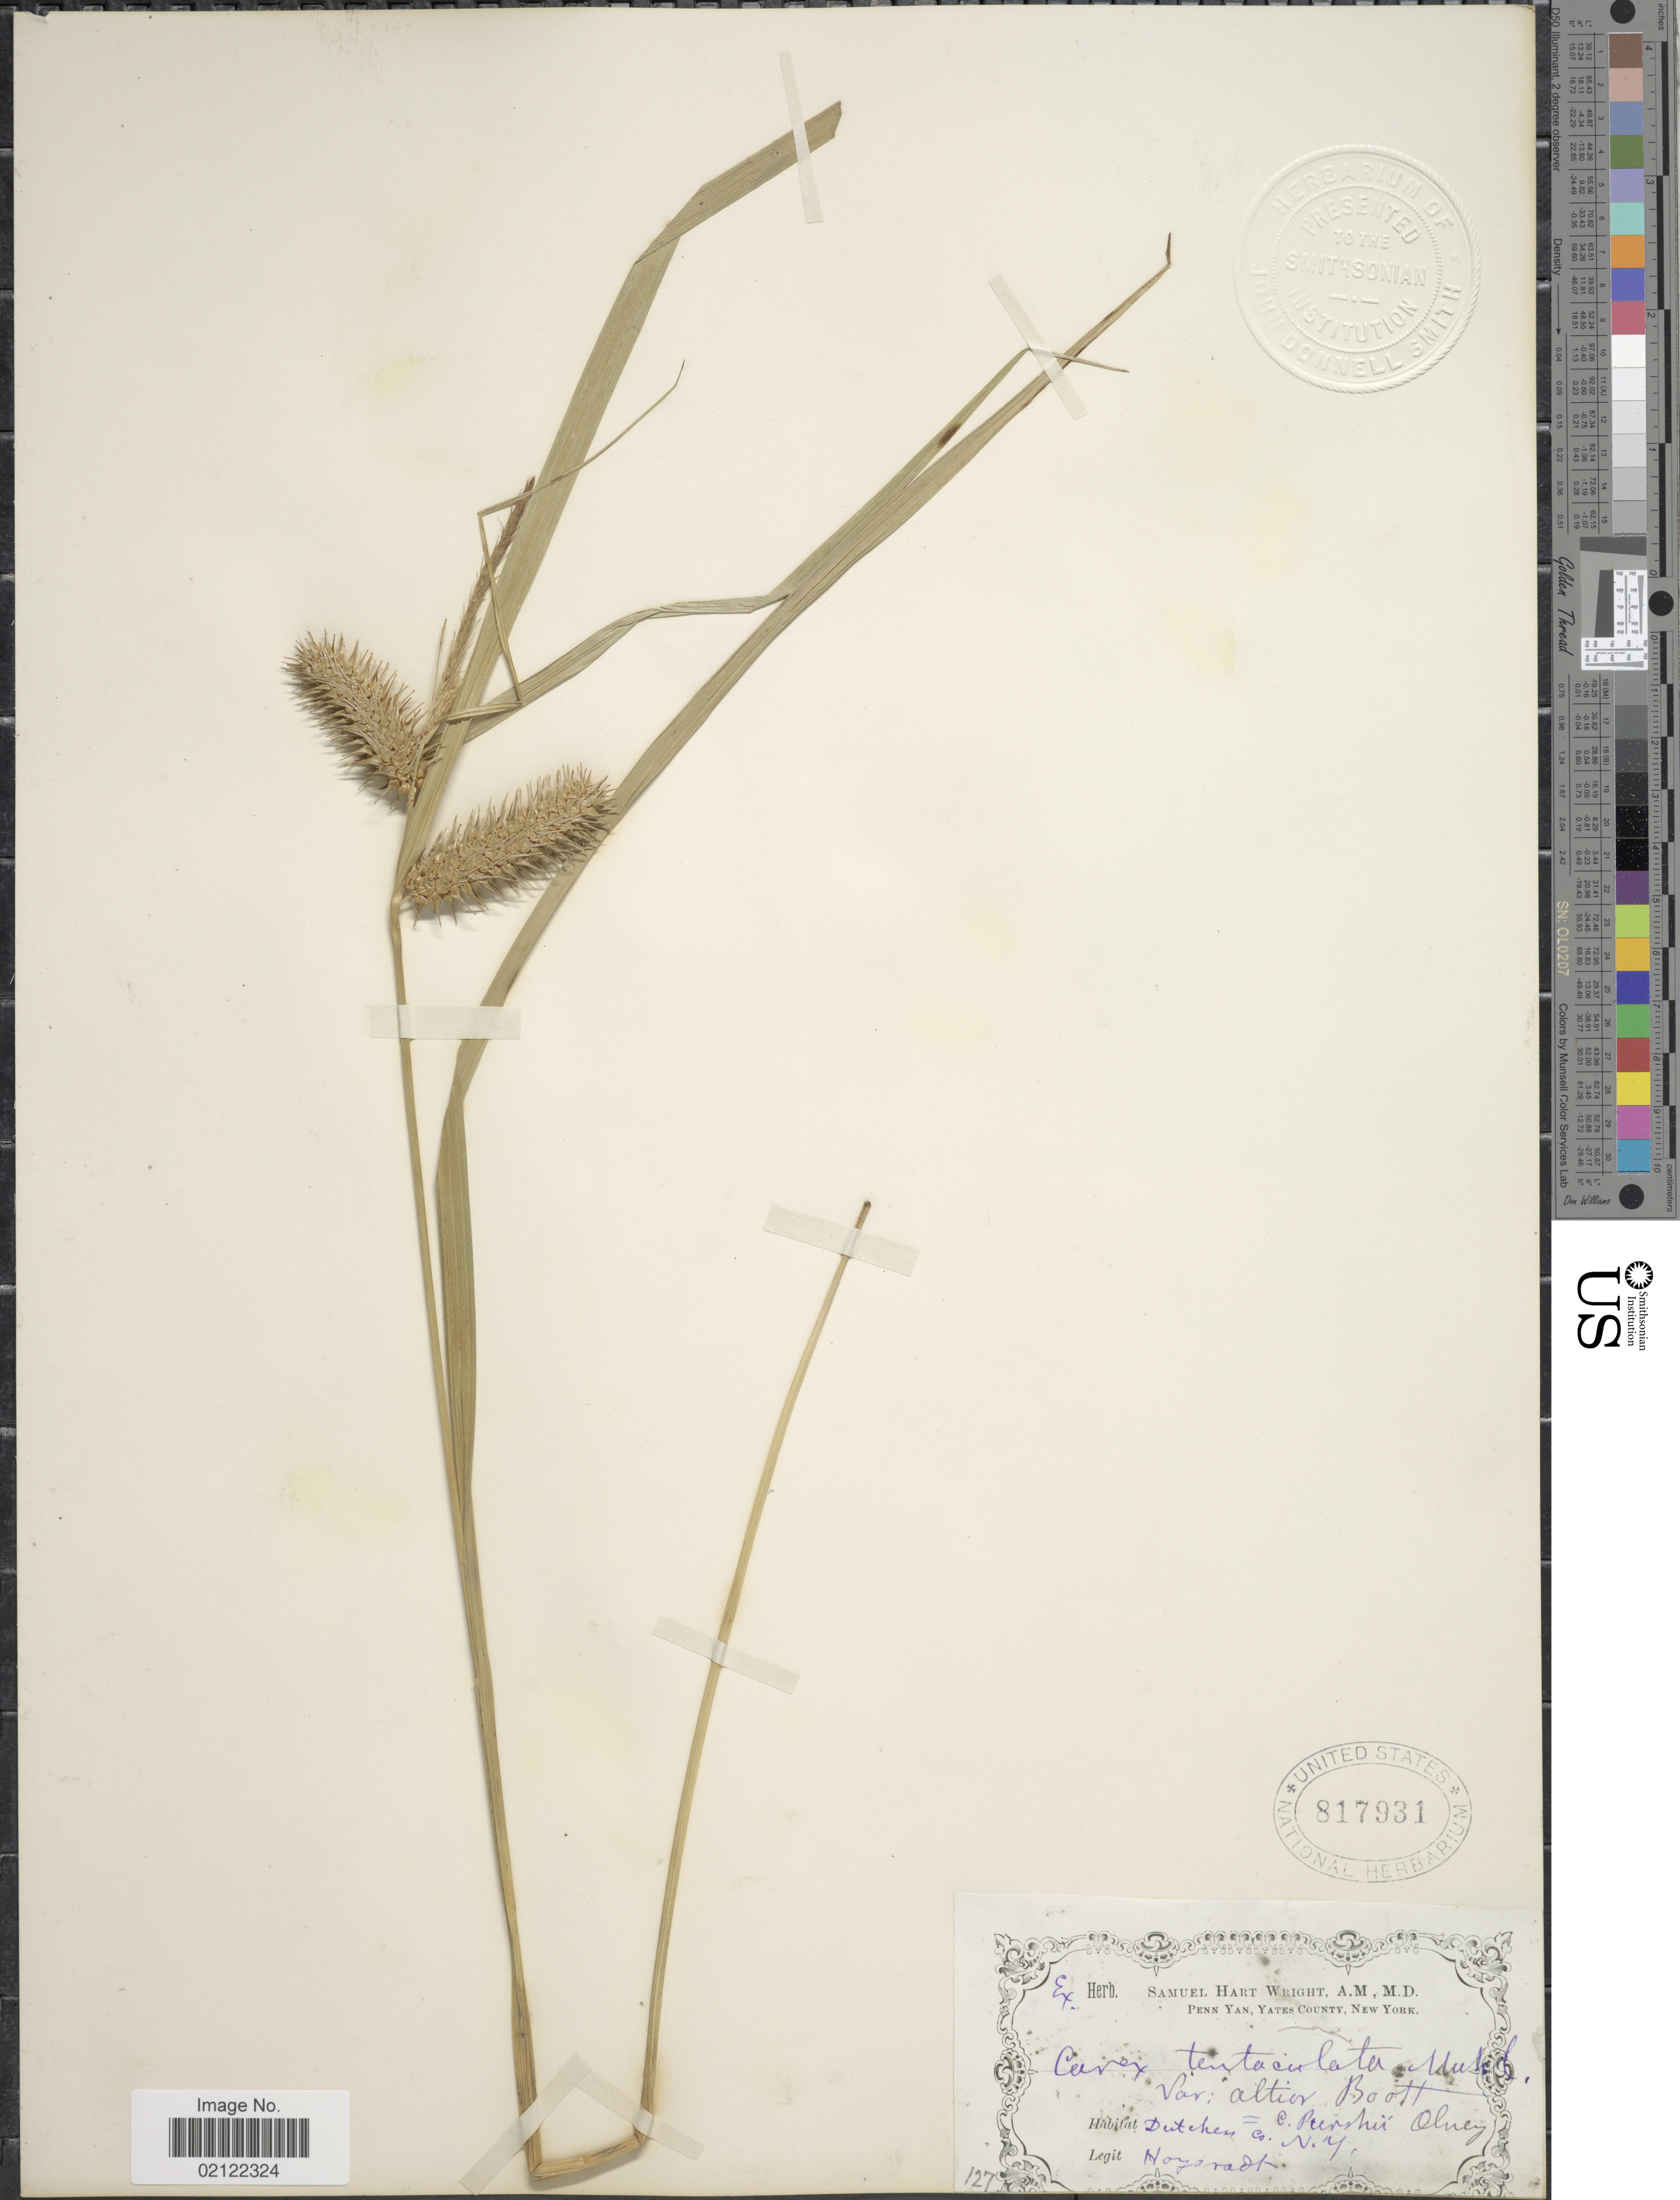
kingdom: Plantae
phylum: Tracheophyta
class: Liliopsida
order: Poales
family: Cyperaceae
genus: Carex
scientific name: Carex lurida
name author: Wahlenb.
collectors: Hoysradt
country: United States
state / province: New York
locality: Dutchess Co.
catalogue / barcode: US 817931